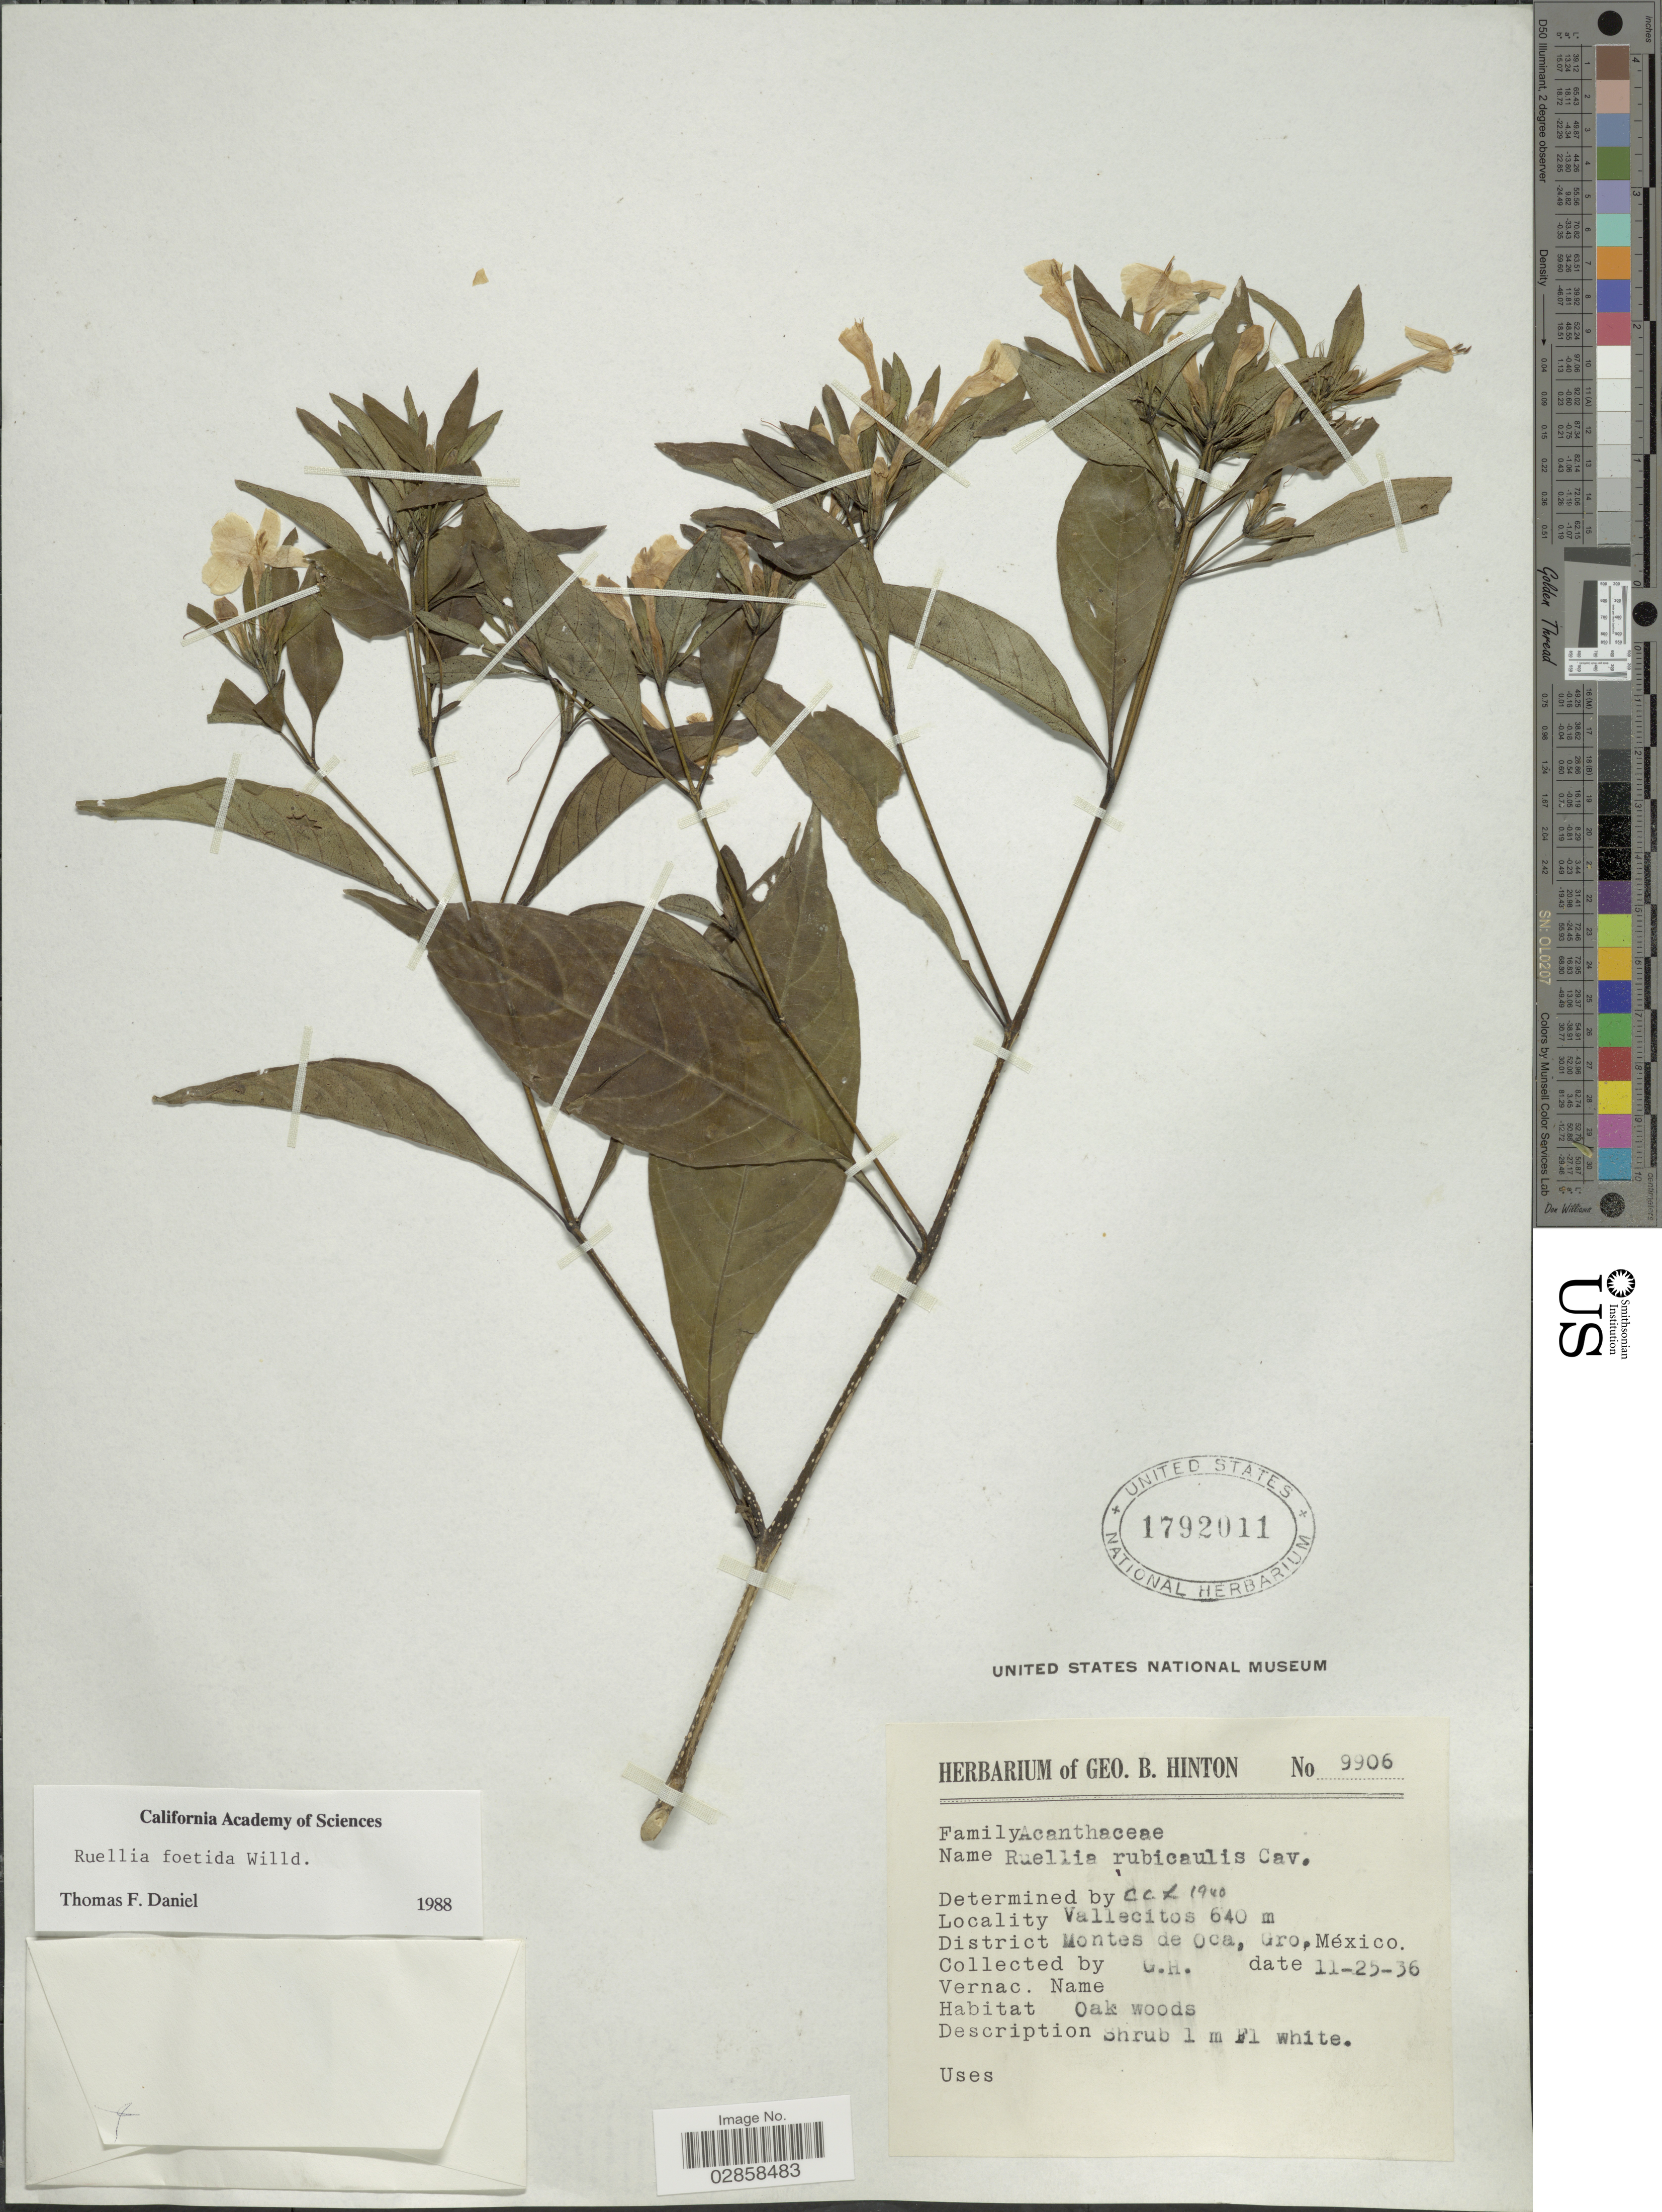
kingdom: Plantae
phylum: Tracheophyta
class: Magnoliopsida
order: Lamiales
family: Acanthaceae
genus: Ruellia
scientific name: Ruellia foetida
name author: Willd.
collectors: G. B. Hinton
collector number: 9906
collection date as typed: Transcribed d/m/y: 25/11/36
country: Mexico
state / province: Guerrero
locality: Vallecitos. District Montes de Oca.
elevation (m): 640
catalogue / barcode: US 1792011